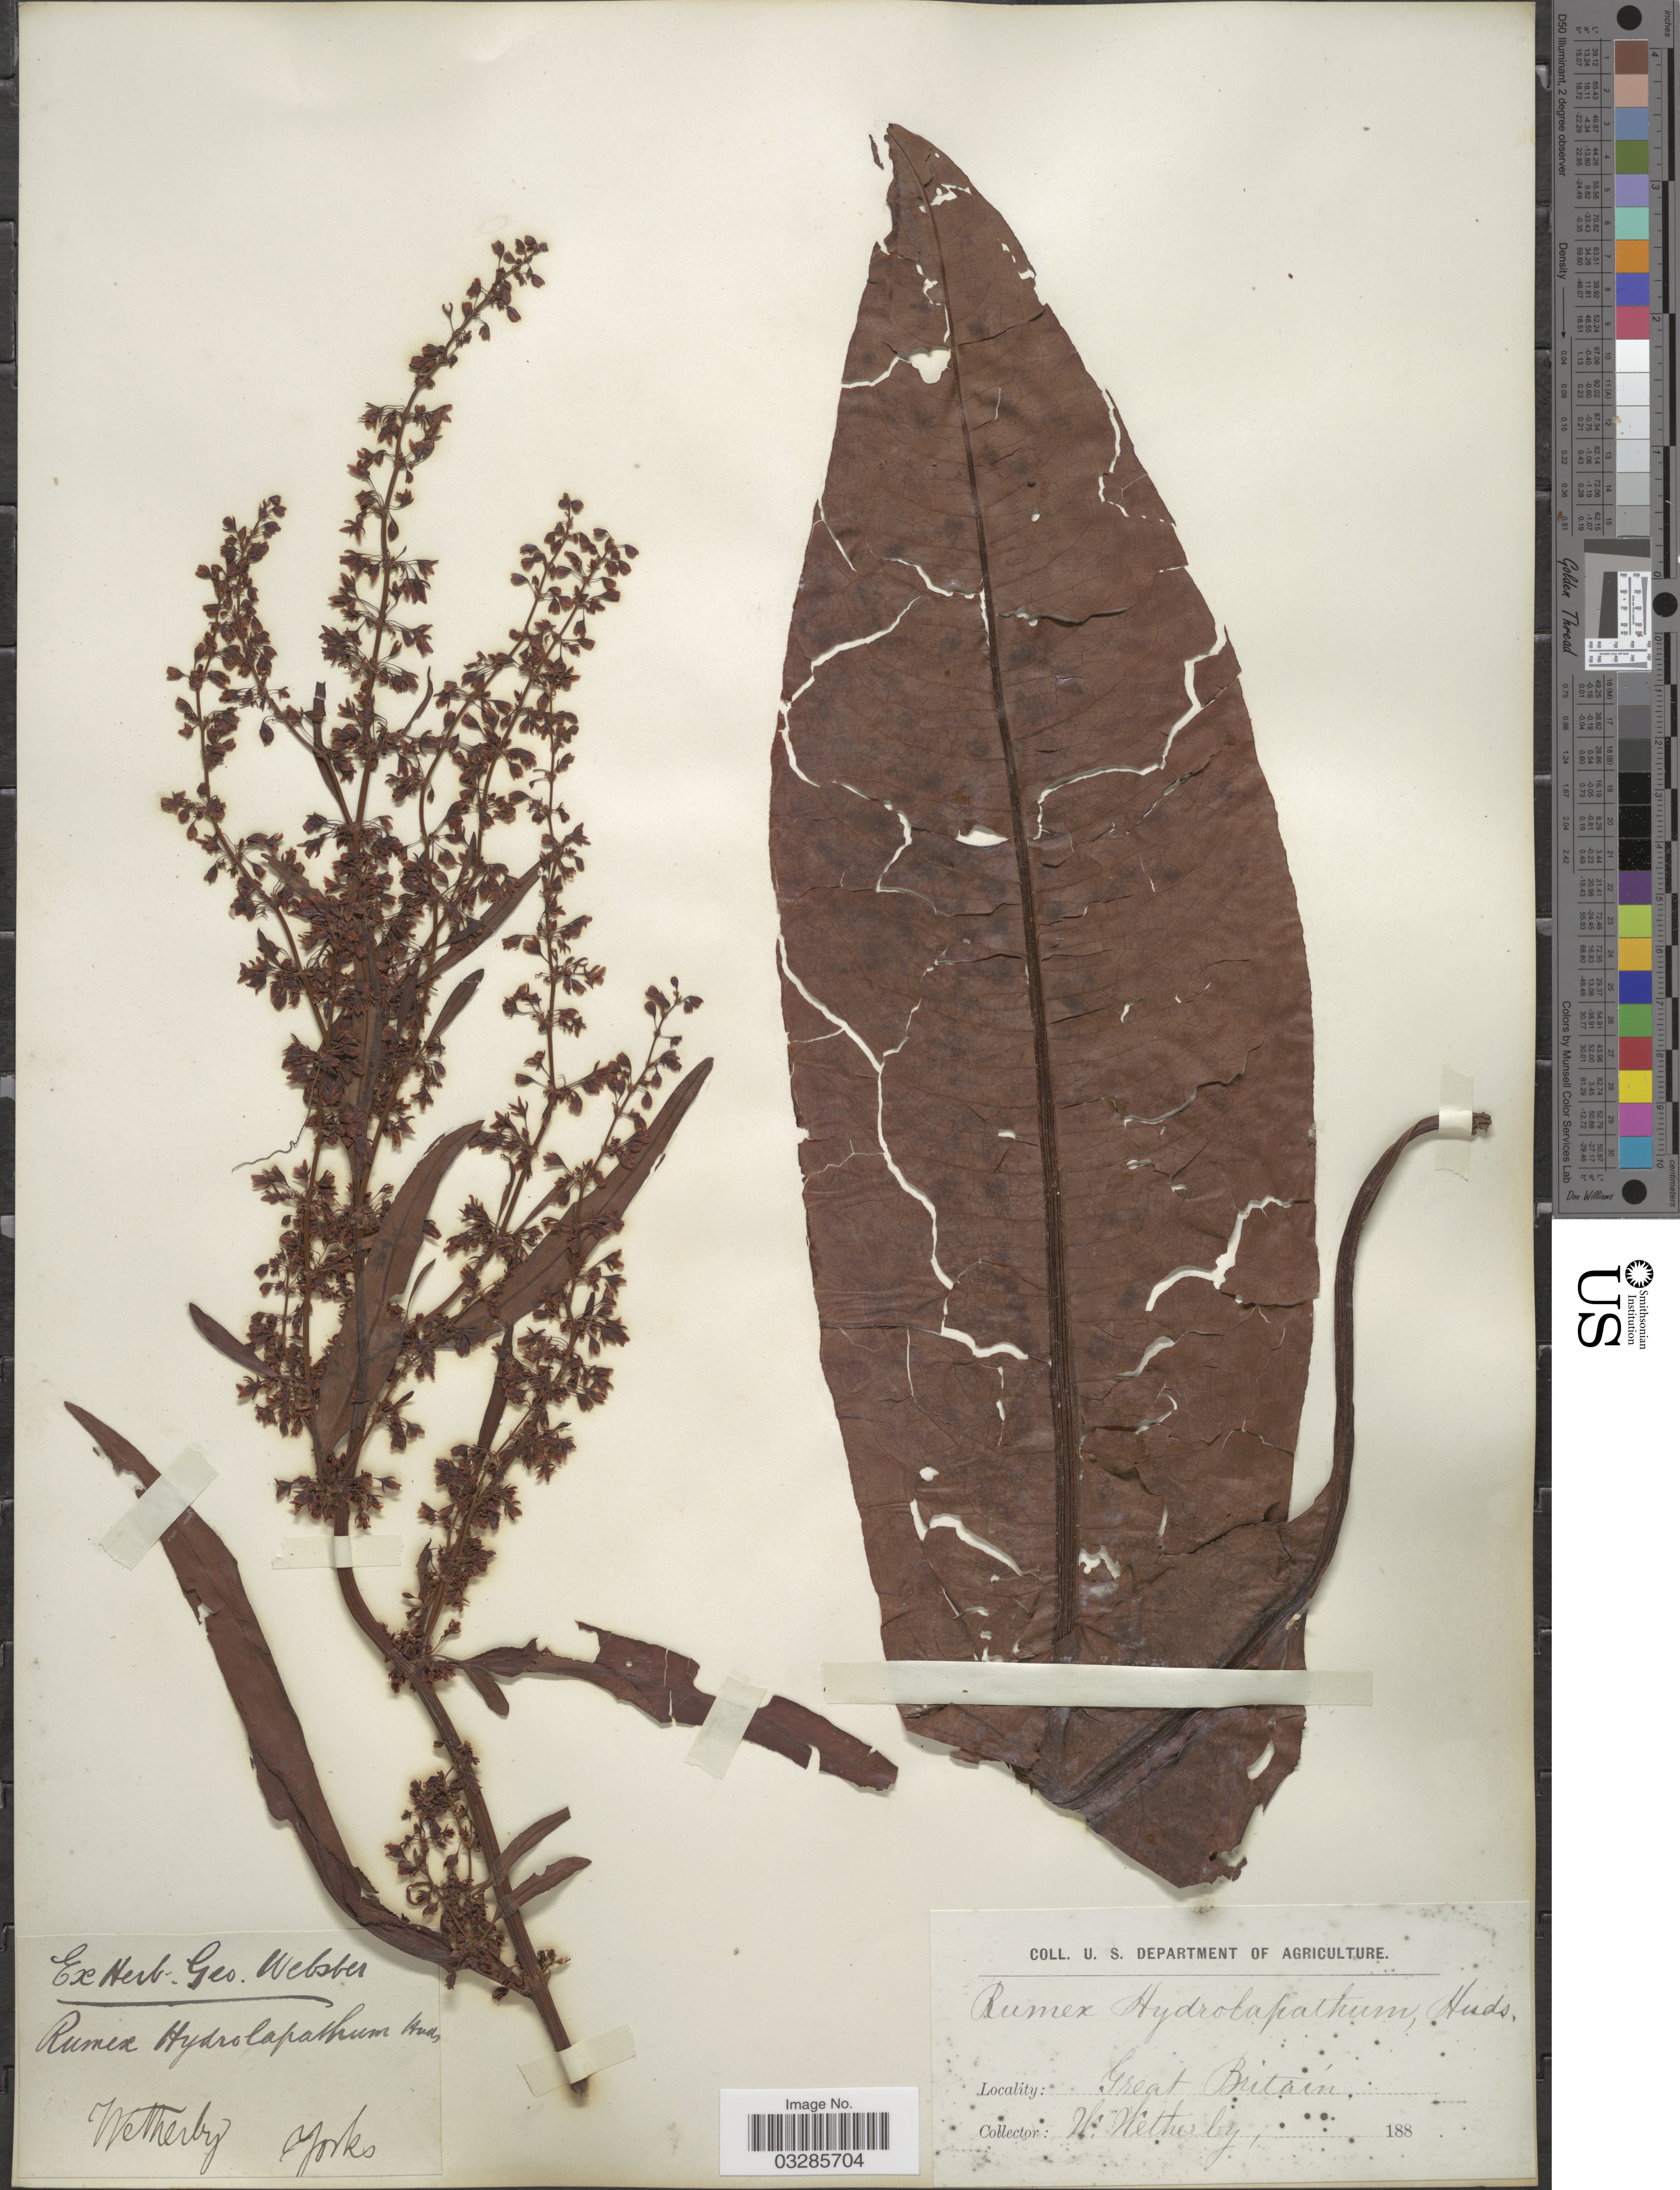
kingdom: Plantae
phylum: Tracheophyta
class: Magnoliopsida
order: Caryophyllales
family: Polygonaceae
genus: Rumex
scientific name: Rumex hydrolapathum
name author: Huds.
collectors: W. Wetherby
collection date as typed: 188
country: United Kingdom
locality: Yorks, Great Britain.